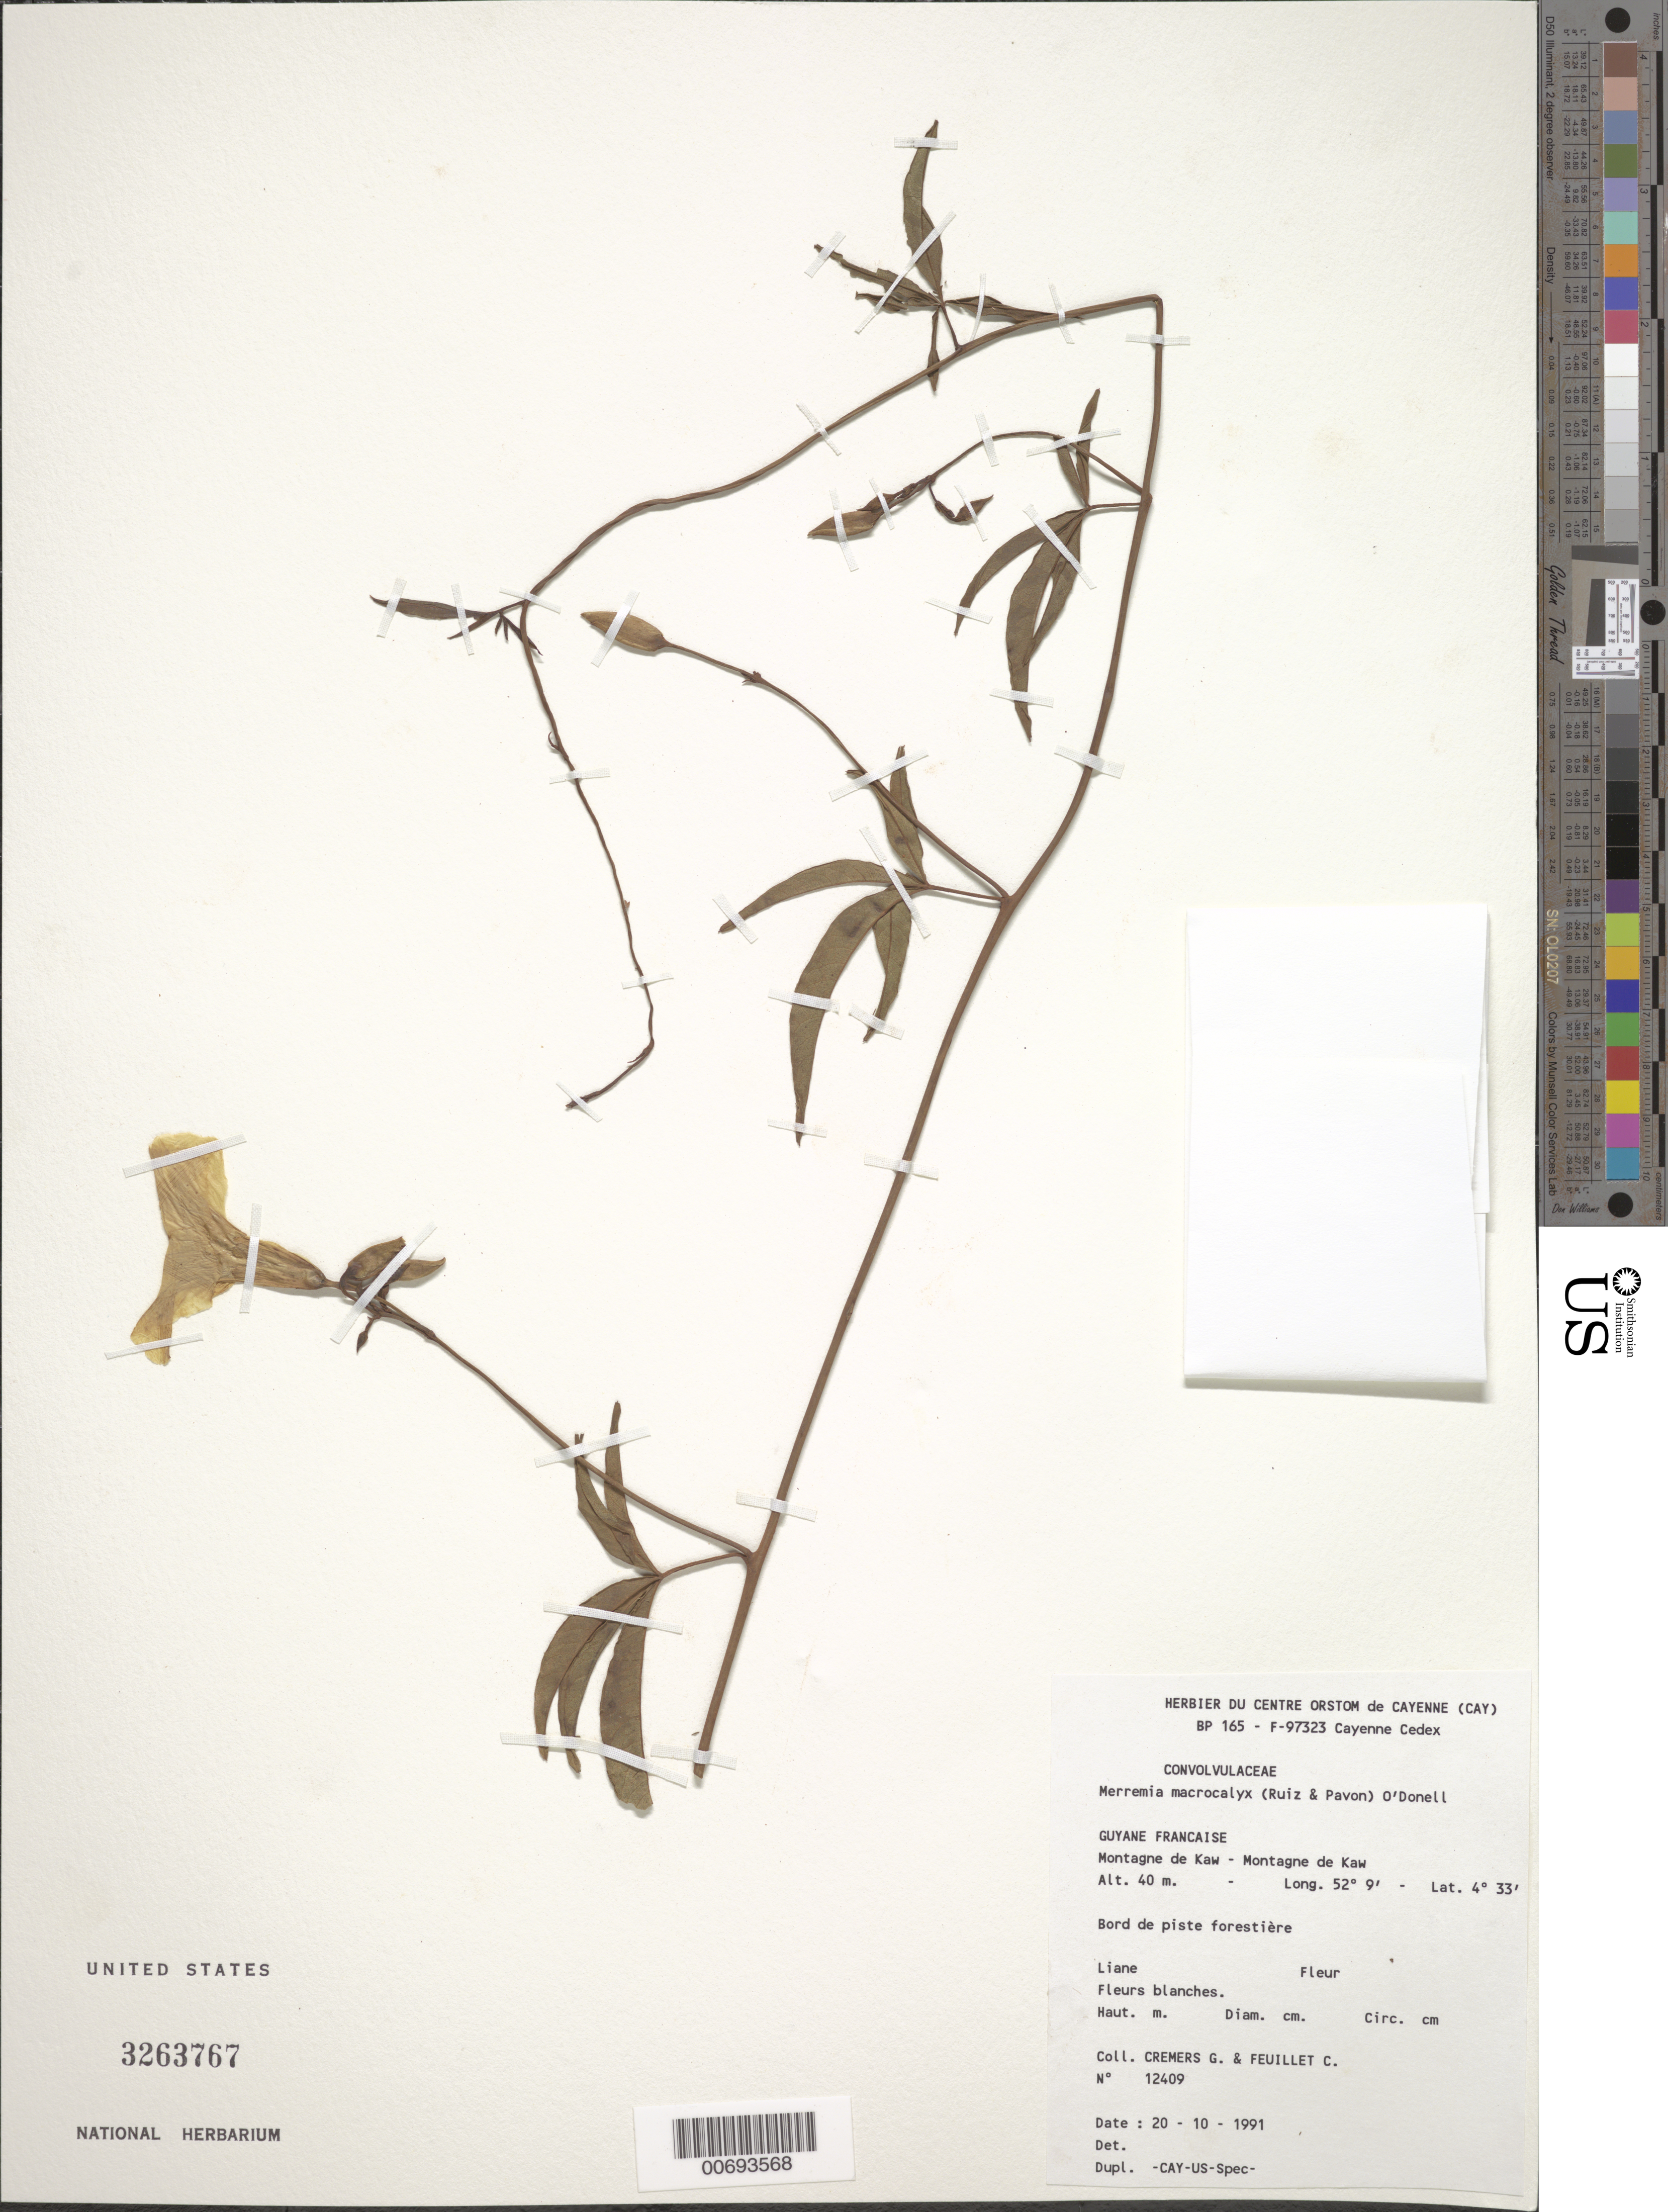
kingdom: Plantae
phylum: Tracheophyta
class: Magnoliopsida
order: Solanales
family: Convolvulaceae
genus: Distimake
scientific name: Distimake macrocalyx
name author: (Ruiz & Pav.) A. R. Simões & Staples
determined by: Strong, Mark T., (BOT), Smithsonian Institution - National Museum of Natural History (UNITED STATES)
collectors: G. Cremers & C. Feuillet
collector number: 12409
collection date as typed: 20-Oct-91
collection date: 1991-10-20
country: French Guiana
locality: Montagne de Kaw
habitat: Edge of forest trail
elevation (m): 40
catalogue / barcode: US 3263767